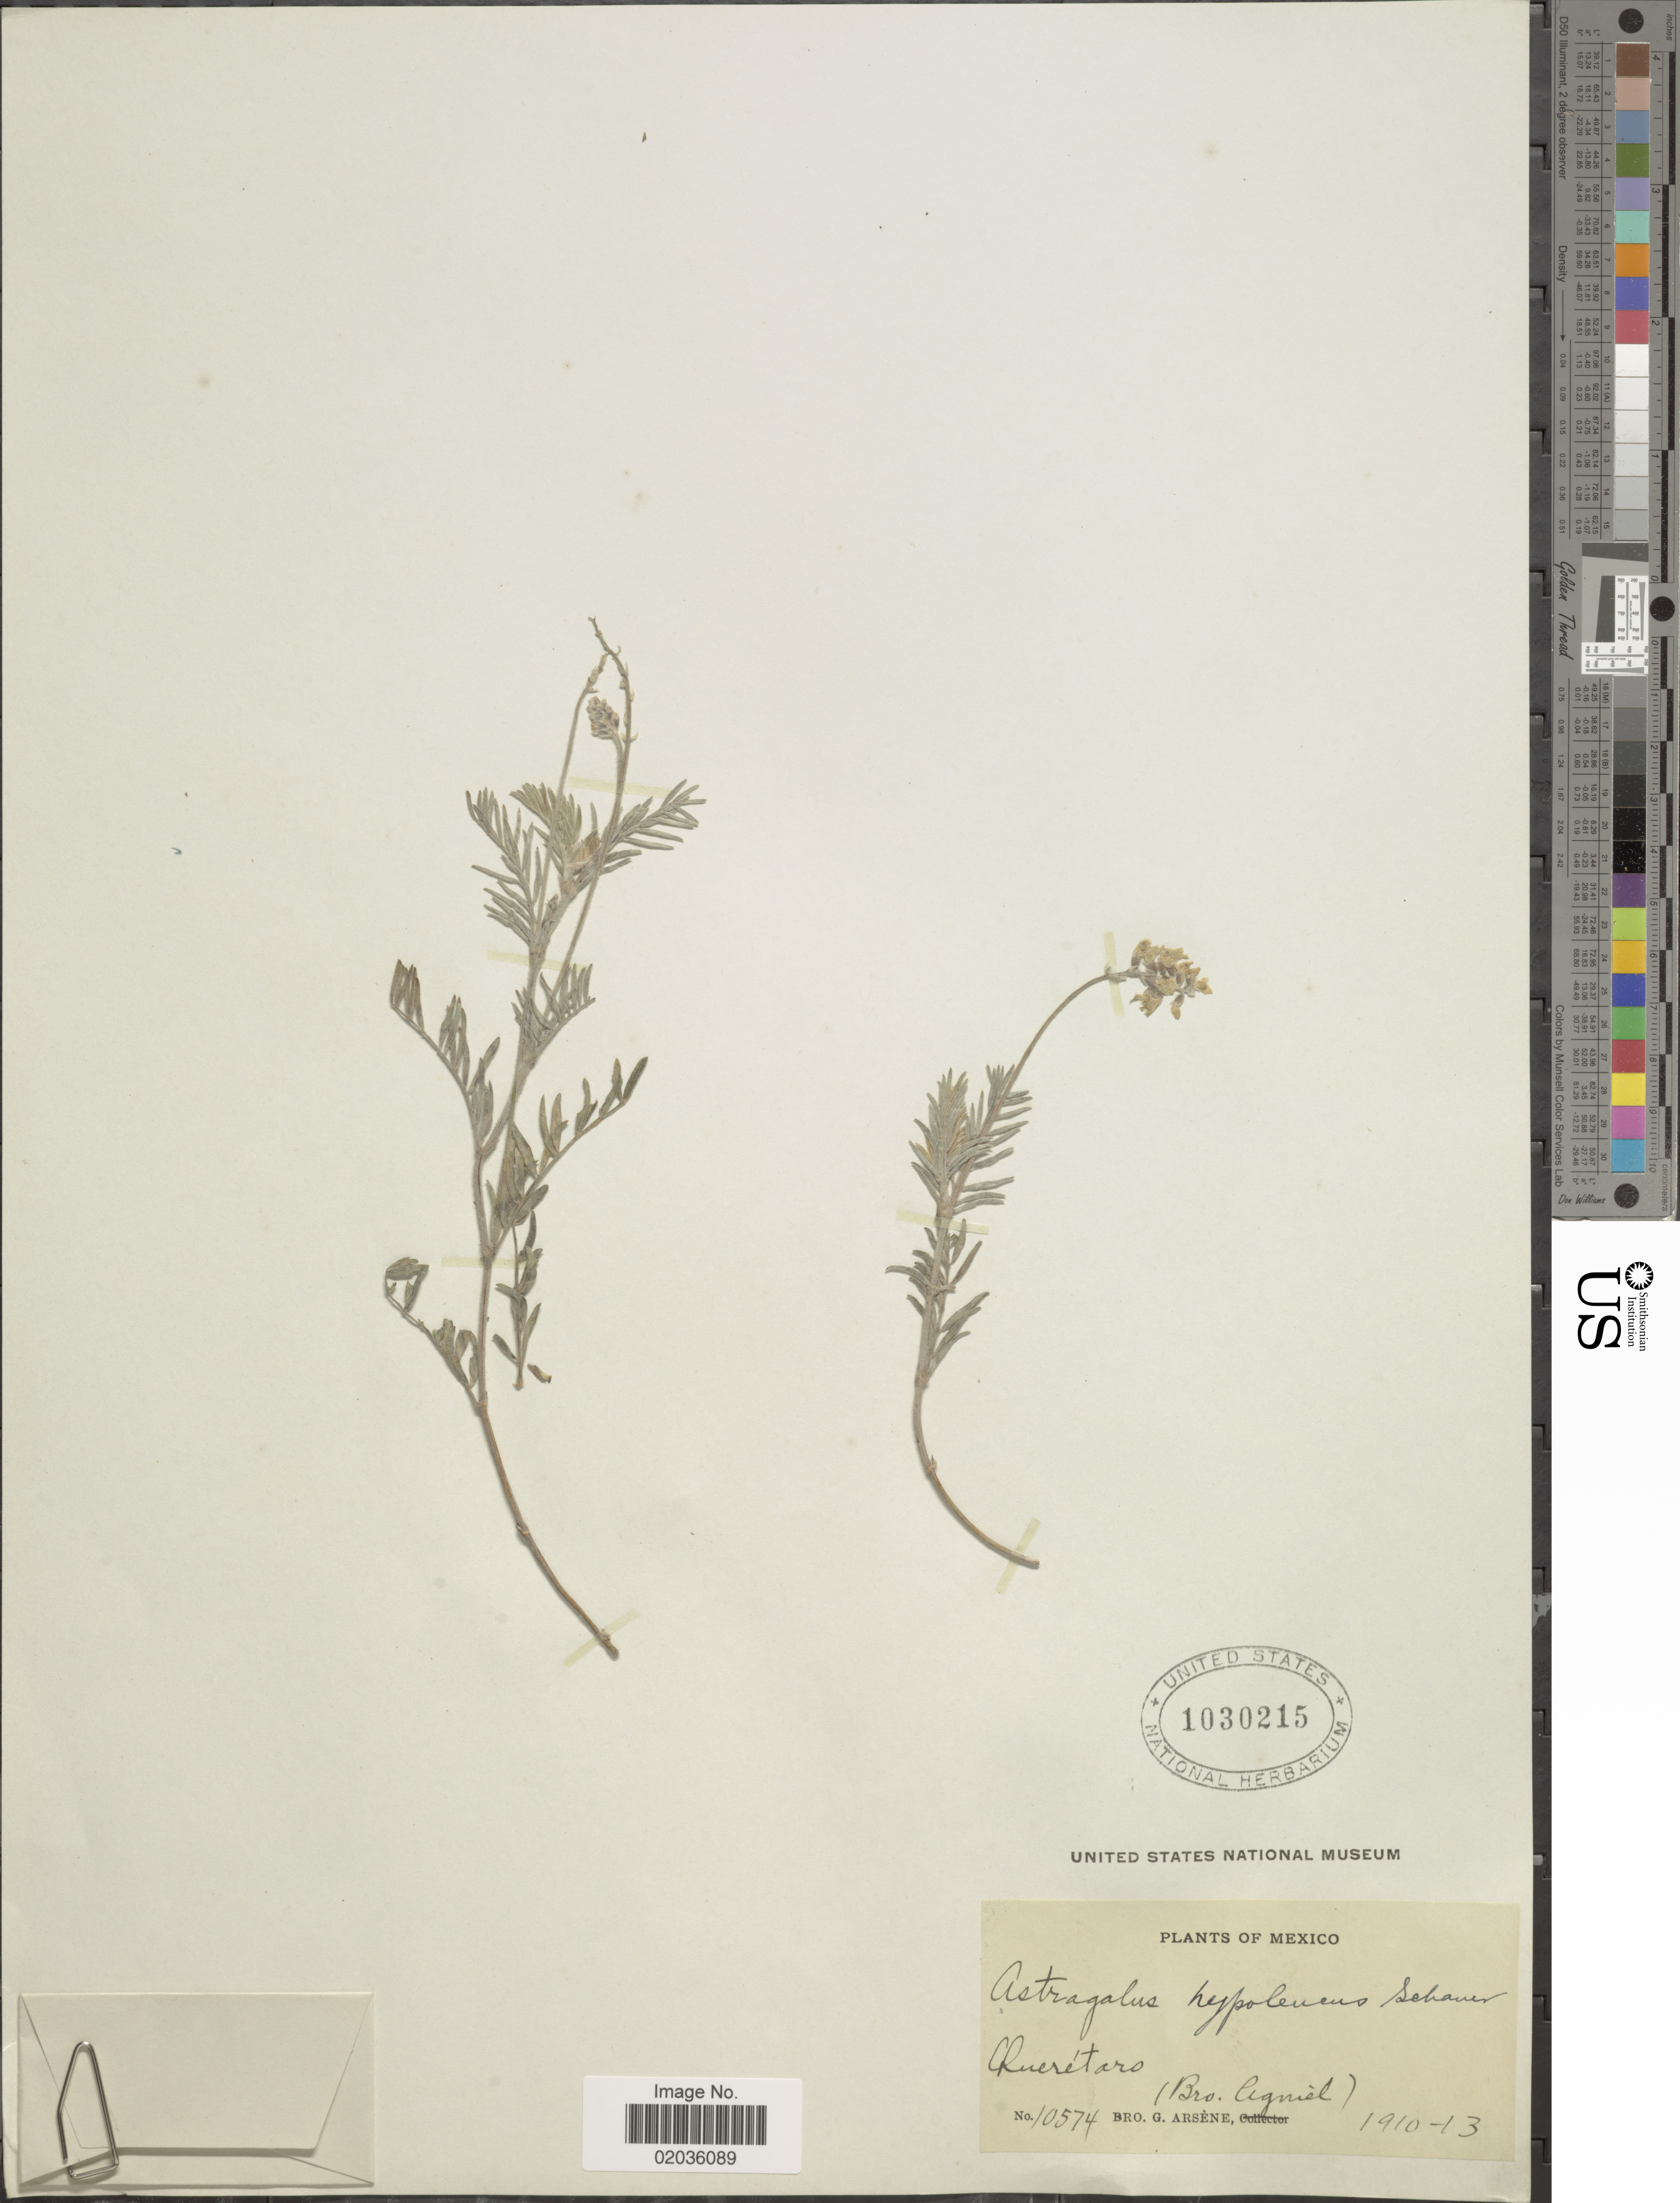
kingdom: Plantae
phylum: Tracheophyta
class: Magnoliopsida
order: Fabales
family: Fabaceae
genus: Astragalus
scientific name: Astragalus hypoleucus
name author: S. Schauer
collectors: Bro. Agniel & Bro. G. Arsène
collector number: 10574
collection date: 1910/1913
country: Mexico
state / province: Querétaro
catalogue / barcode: US 1030215